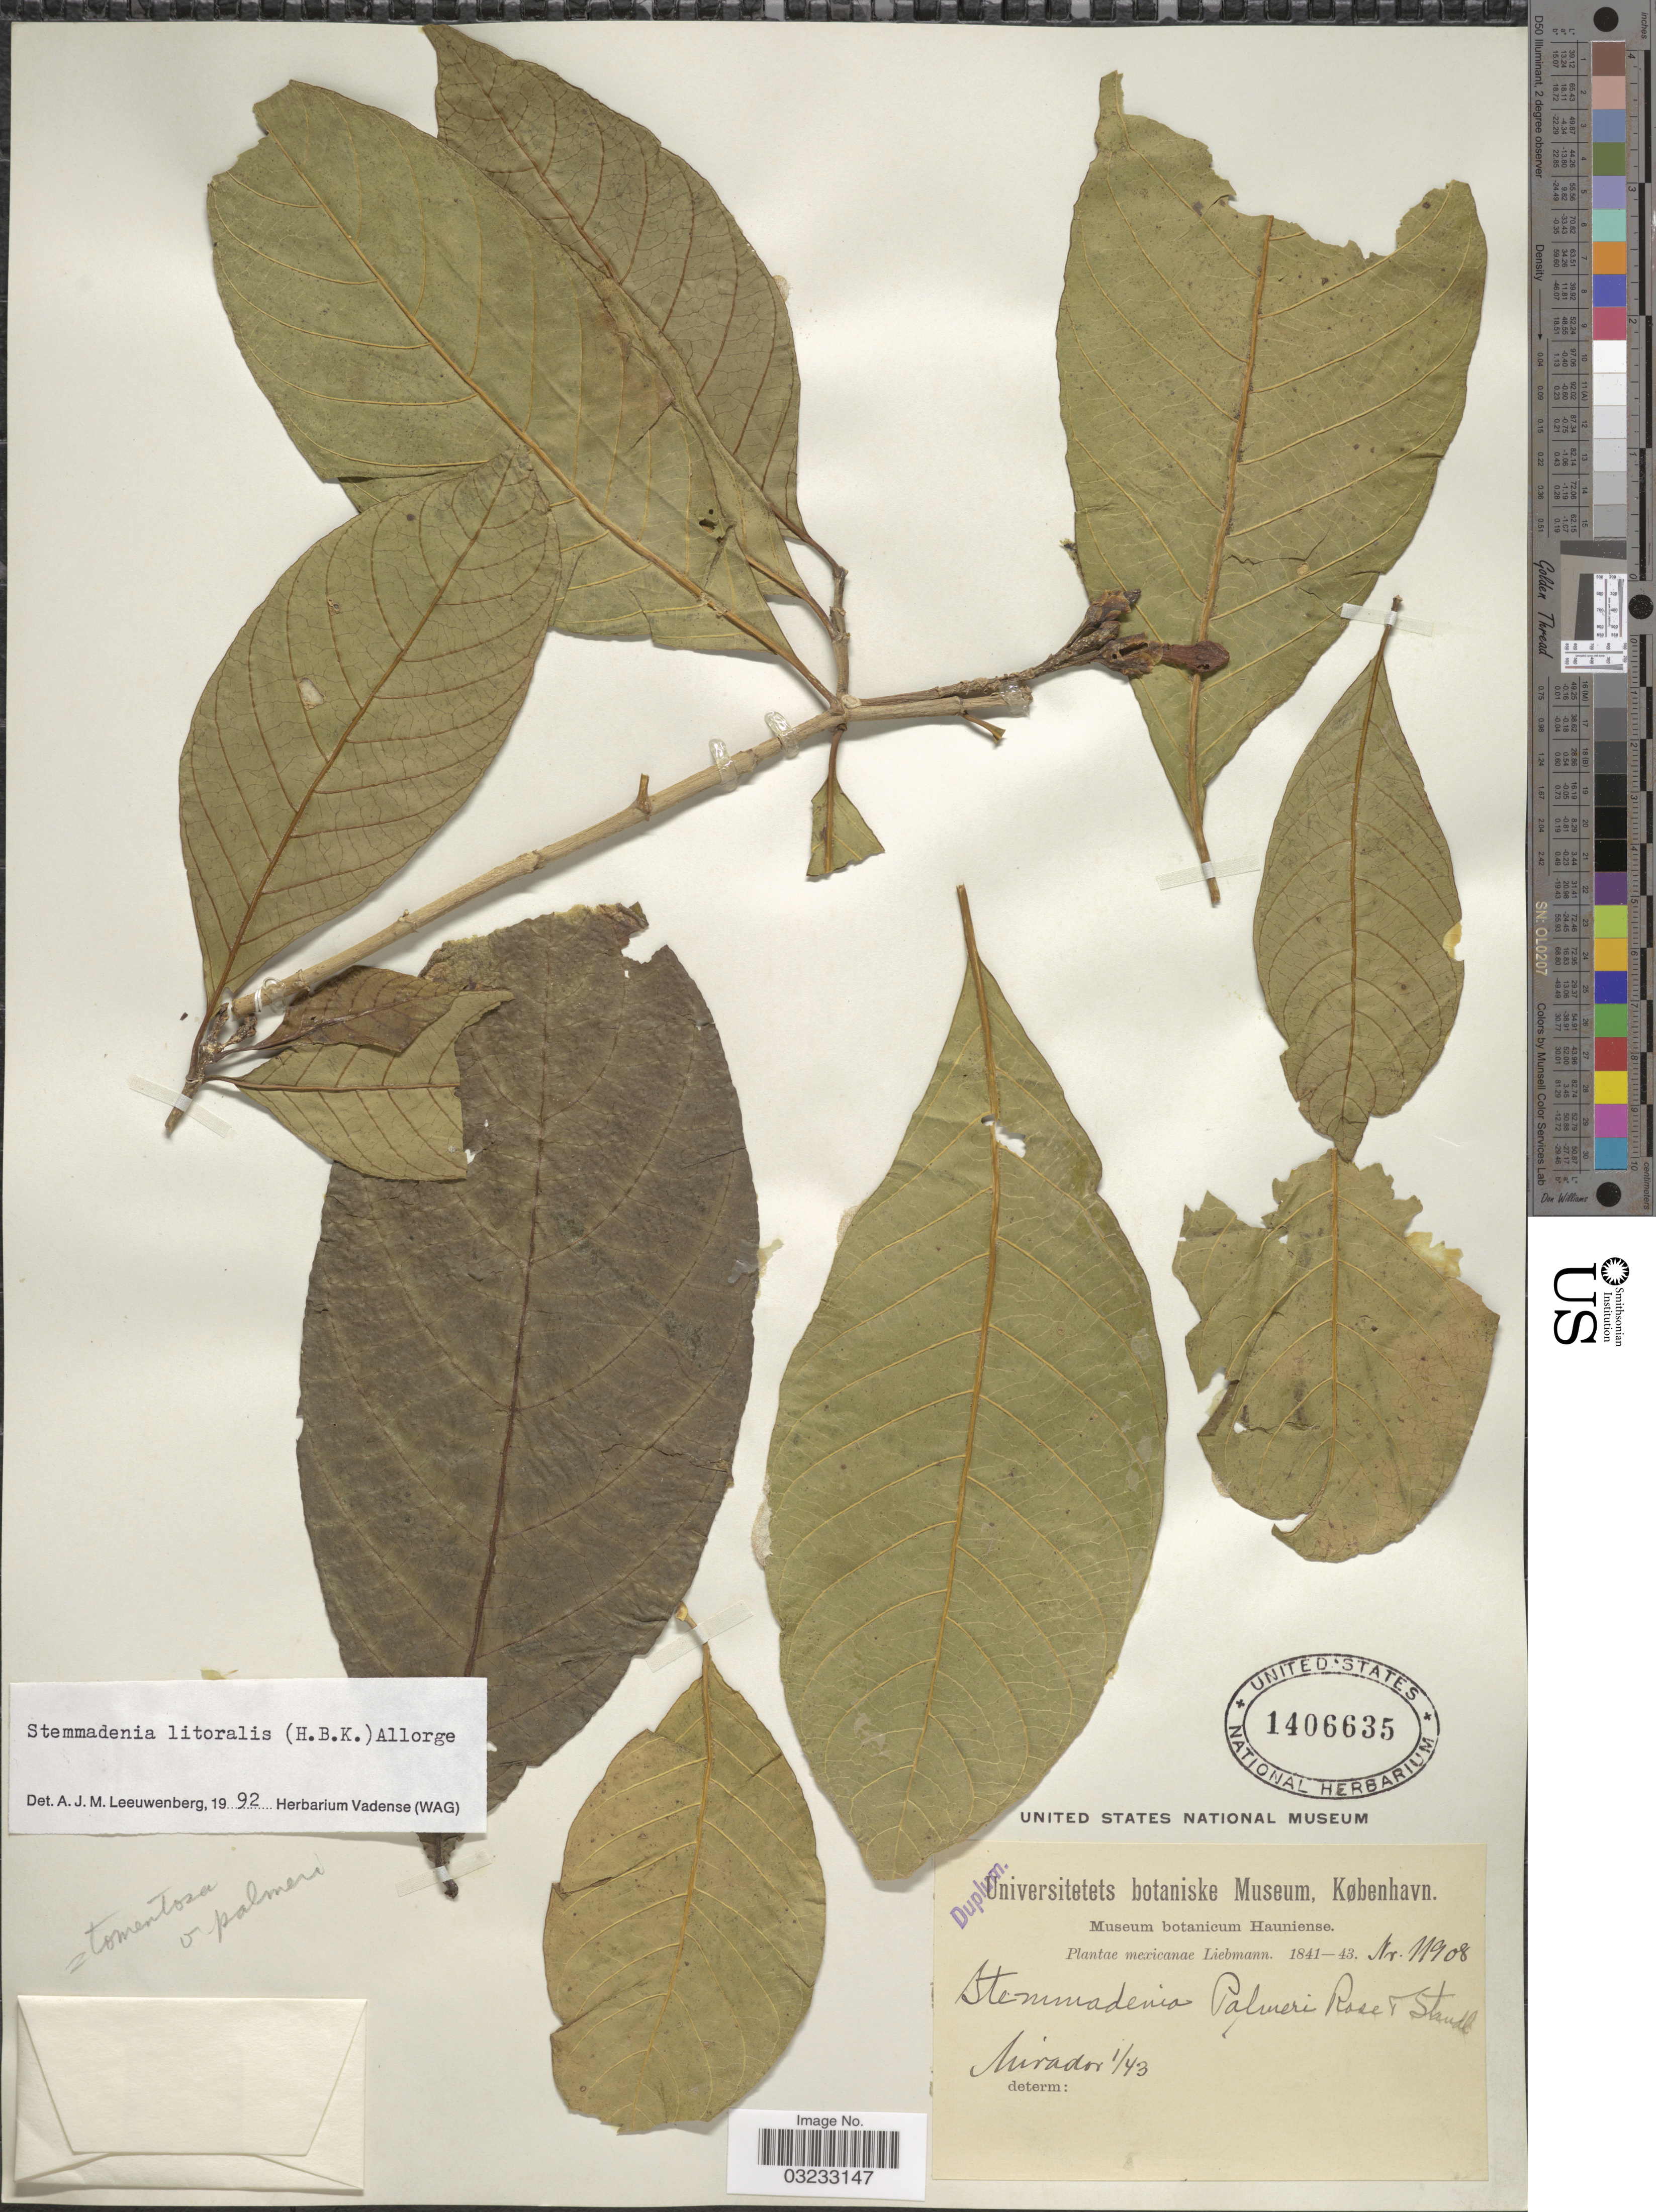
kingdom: Plantae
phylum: Tracheophyta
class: Magnoliopsida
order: Gentianales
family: Apocynaceae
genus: Stemmadenia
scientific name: Stemmadenia litoralis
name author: (Kunth) L. Allorge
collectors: Liebmann, --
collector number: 11908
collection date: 1843-01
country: Mexico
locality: Mirador.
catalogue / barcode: US 1406635